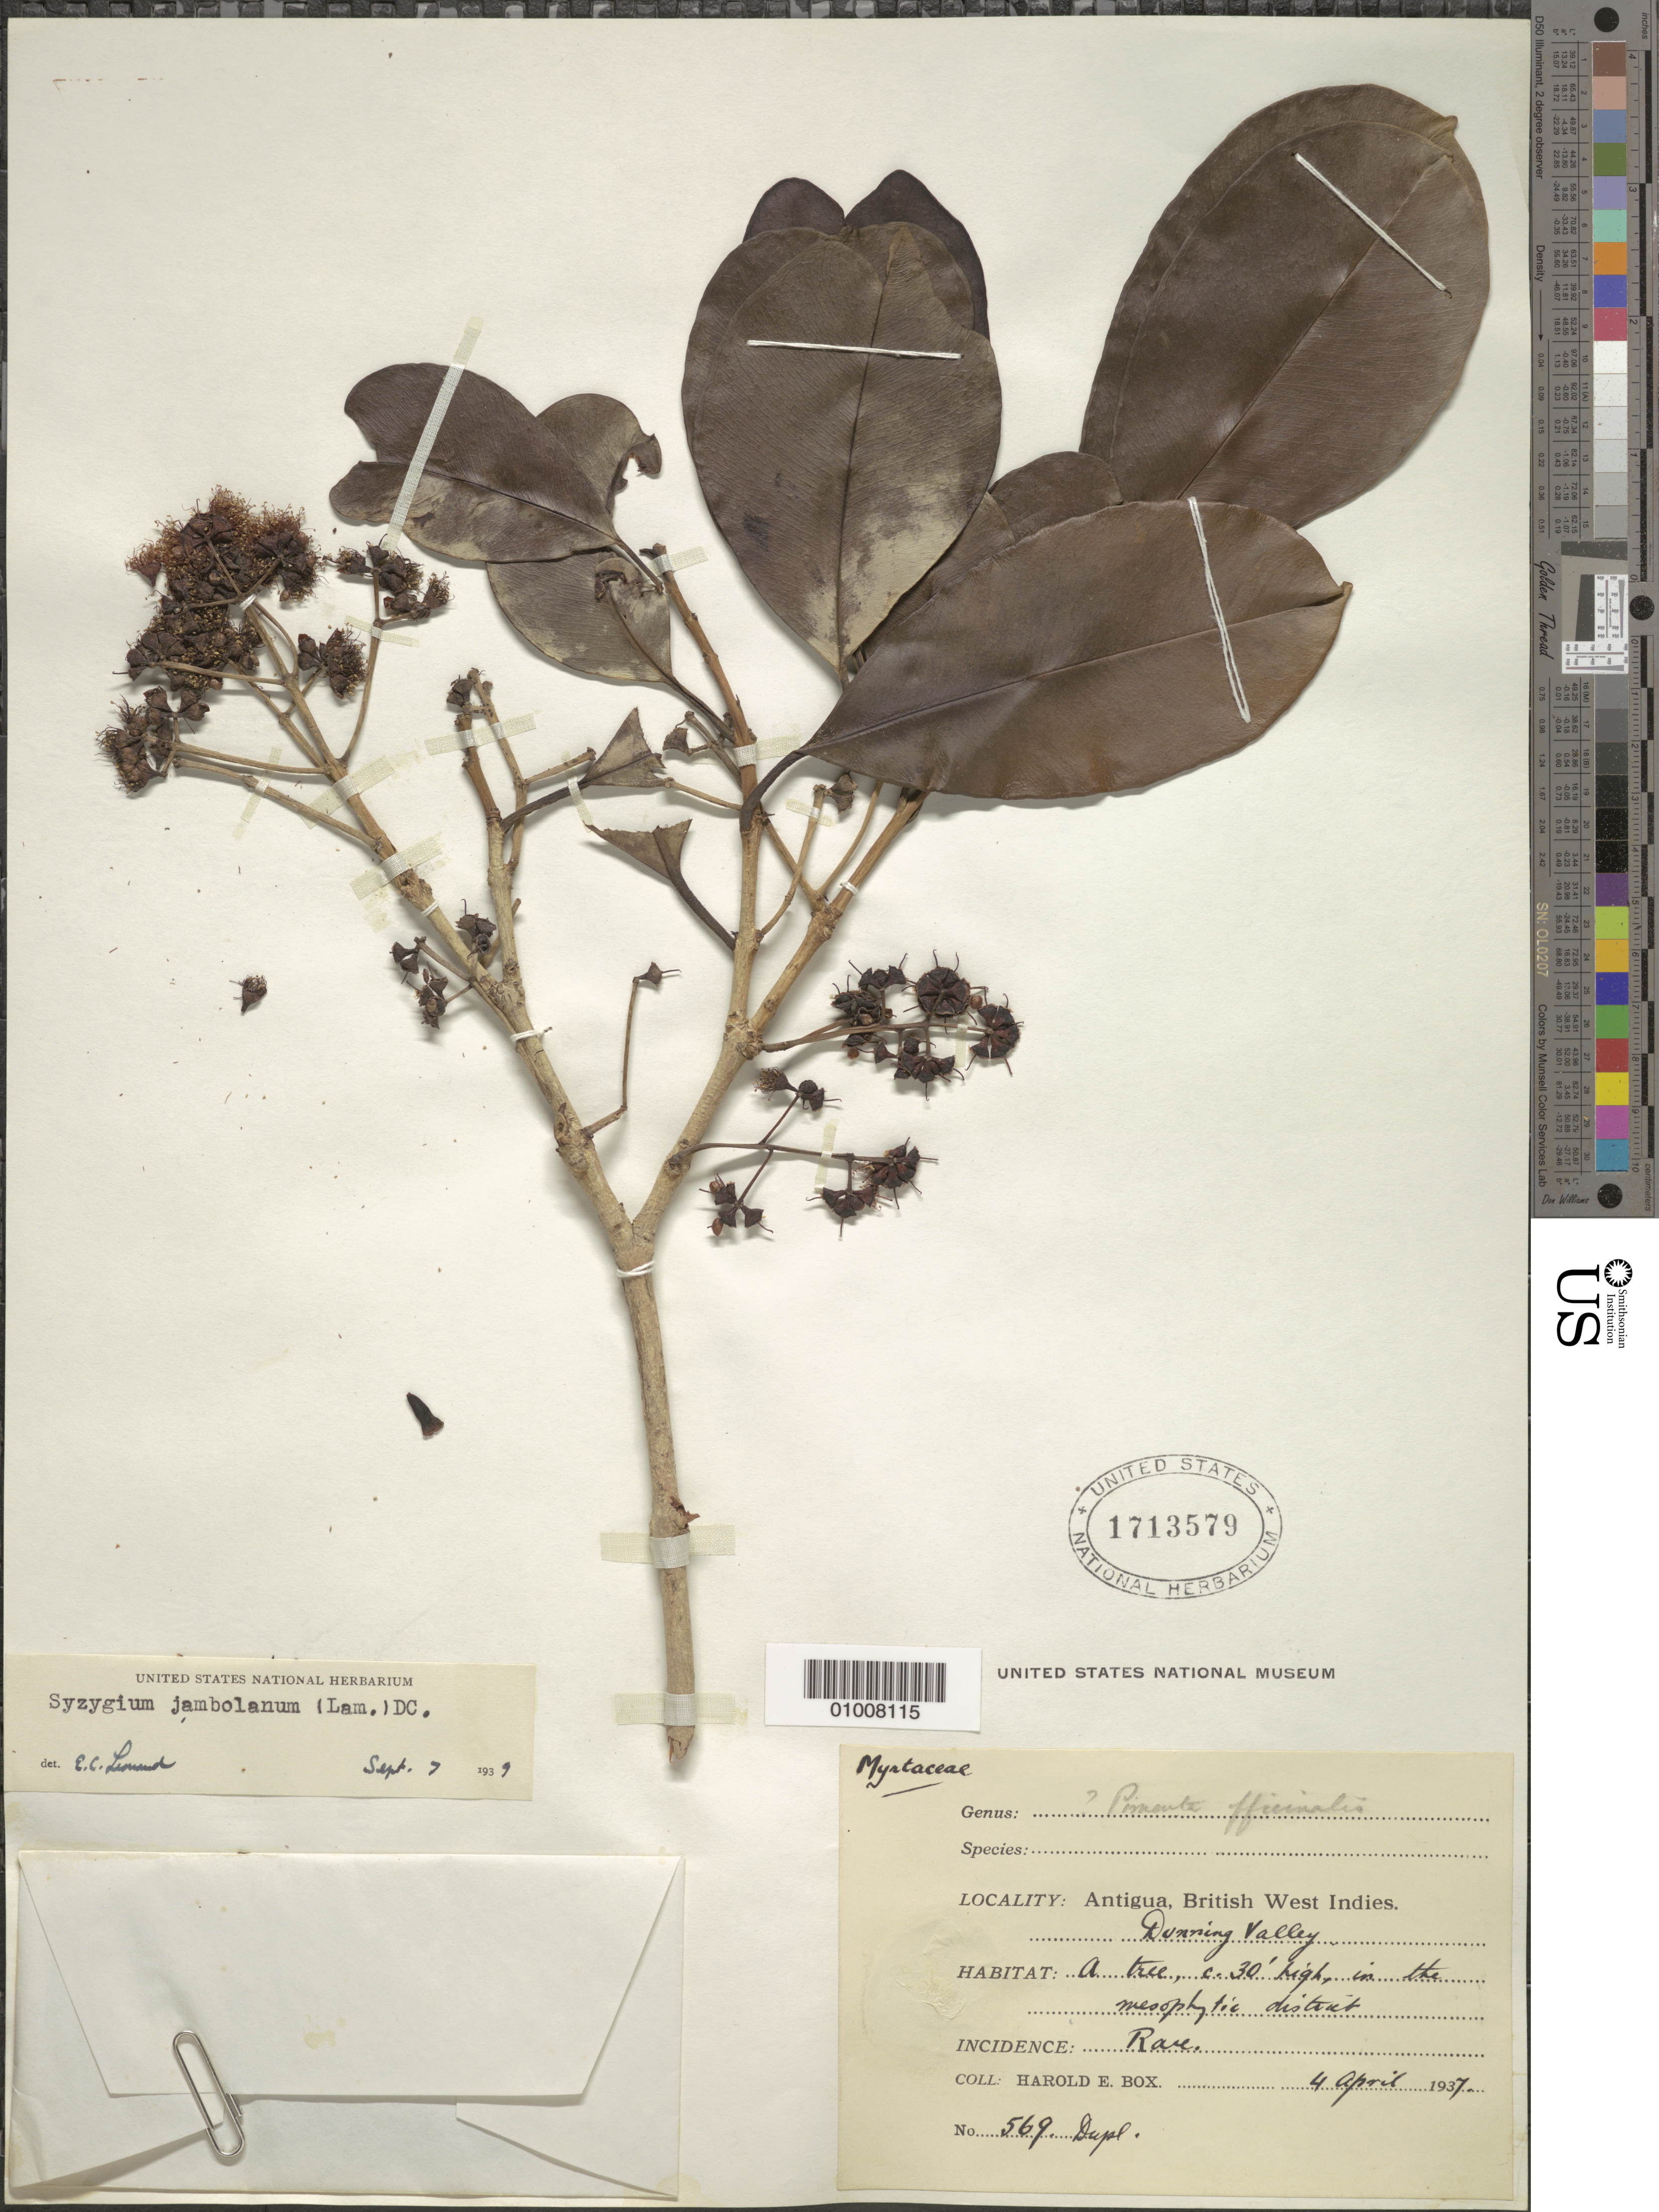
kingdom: Plantae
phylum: Tracheophyta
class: Magnoliopsida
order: Myrtales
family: Myrtaceae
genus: Syzygium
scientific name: Syzygium cumini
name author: (L.) Skeels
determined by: Strong, Mark T., (BOT), Smithsonian Institution - National Museum of Natural History (UNITED STATES)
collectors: H. E. Box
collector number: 569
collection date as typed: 04 Apr 1937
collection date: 1937-04-04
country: Antigua and Barbuda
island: Antigua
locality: Dunning Valley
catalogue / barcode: US 1713579